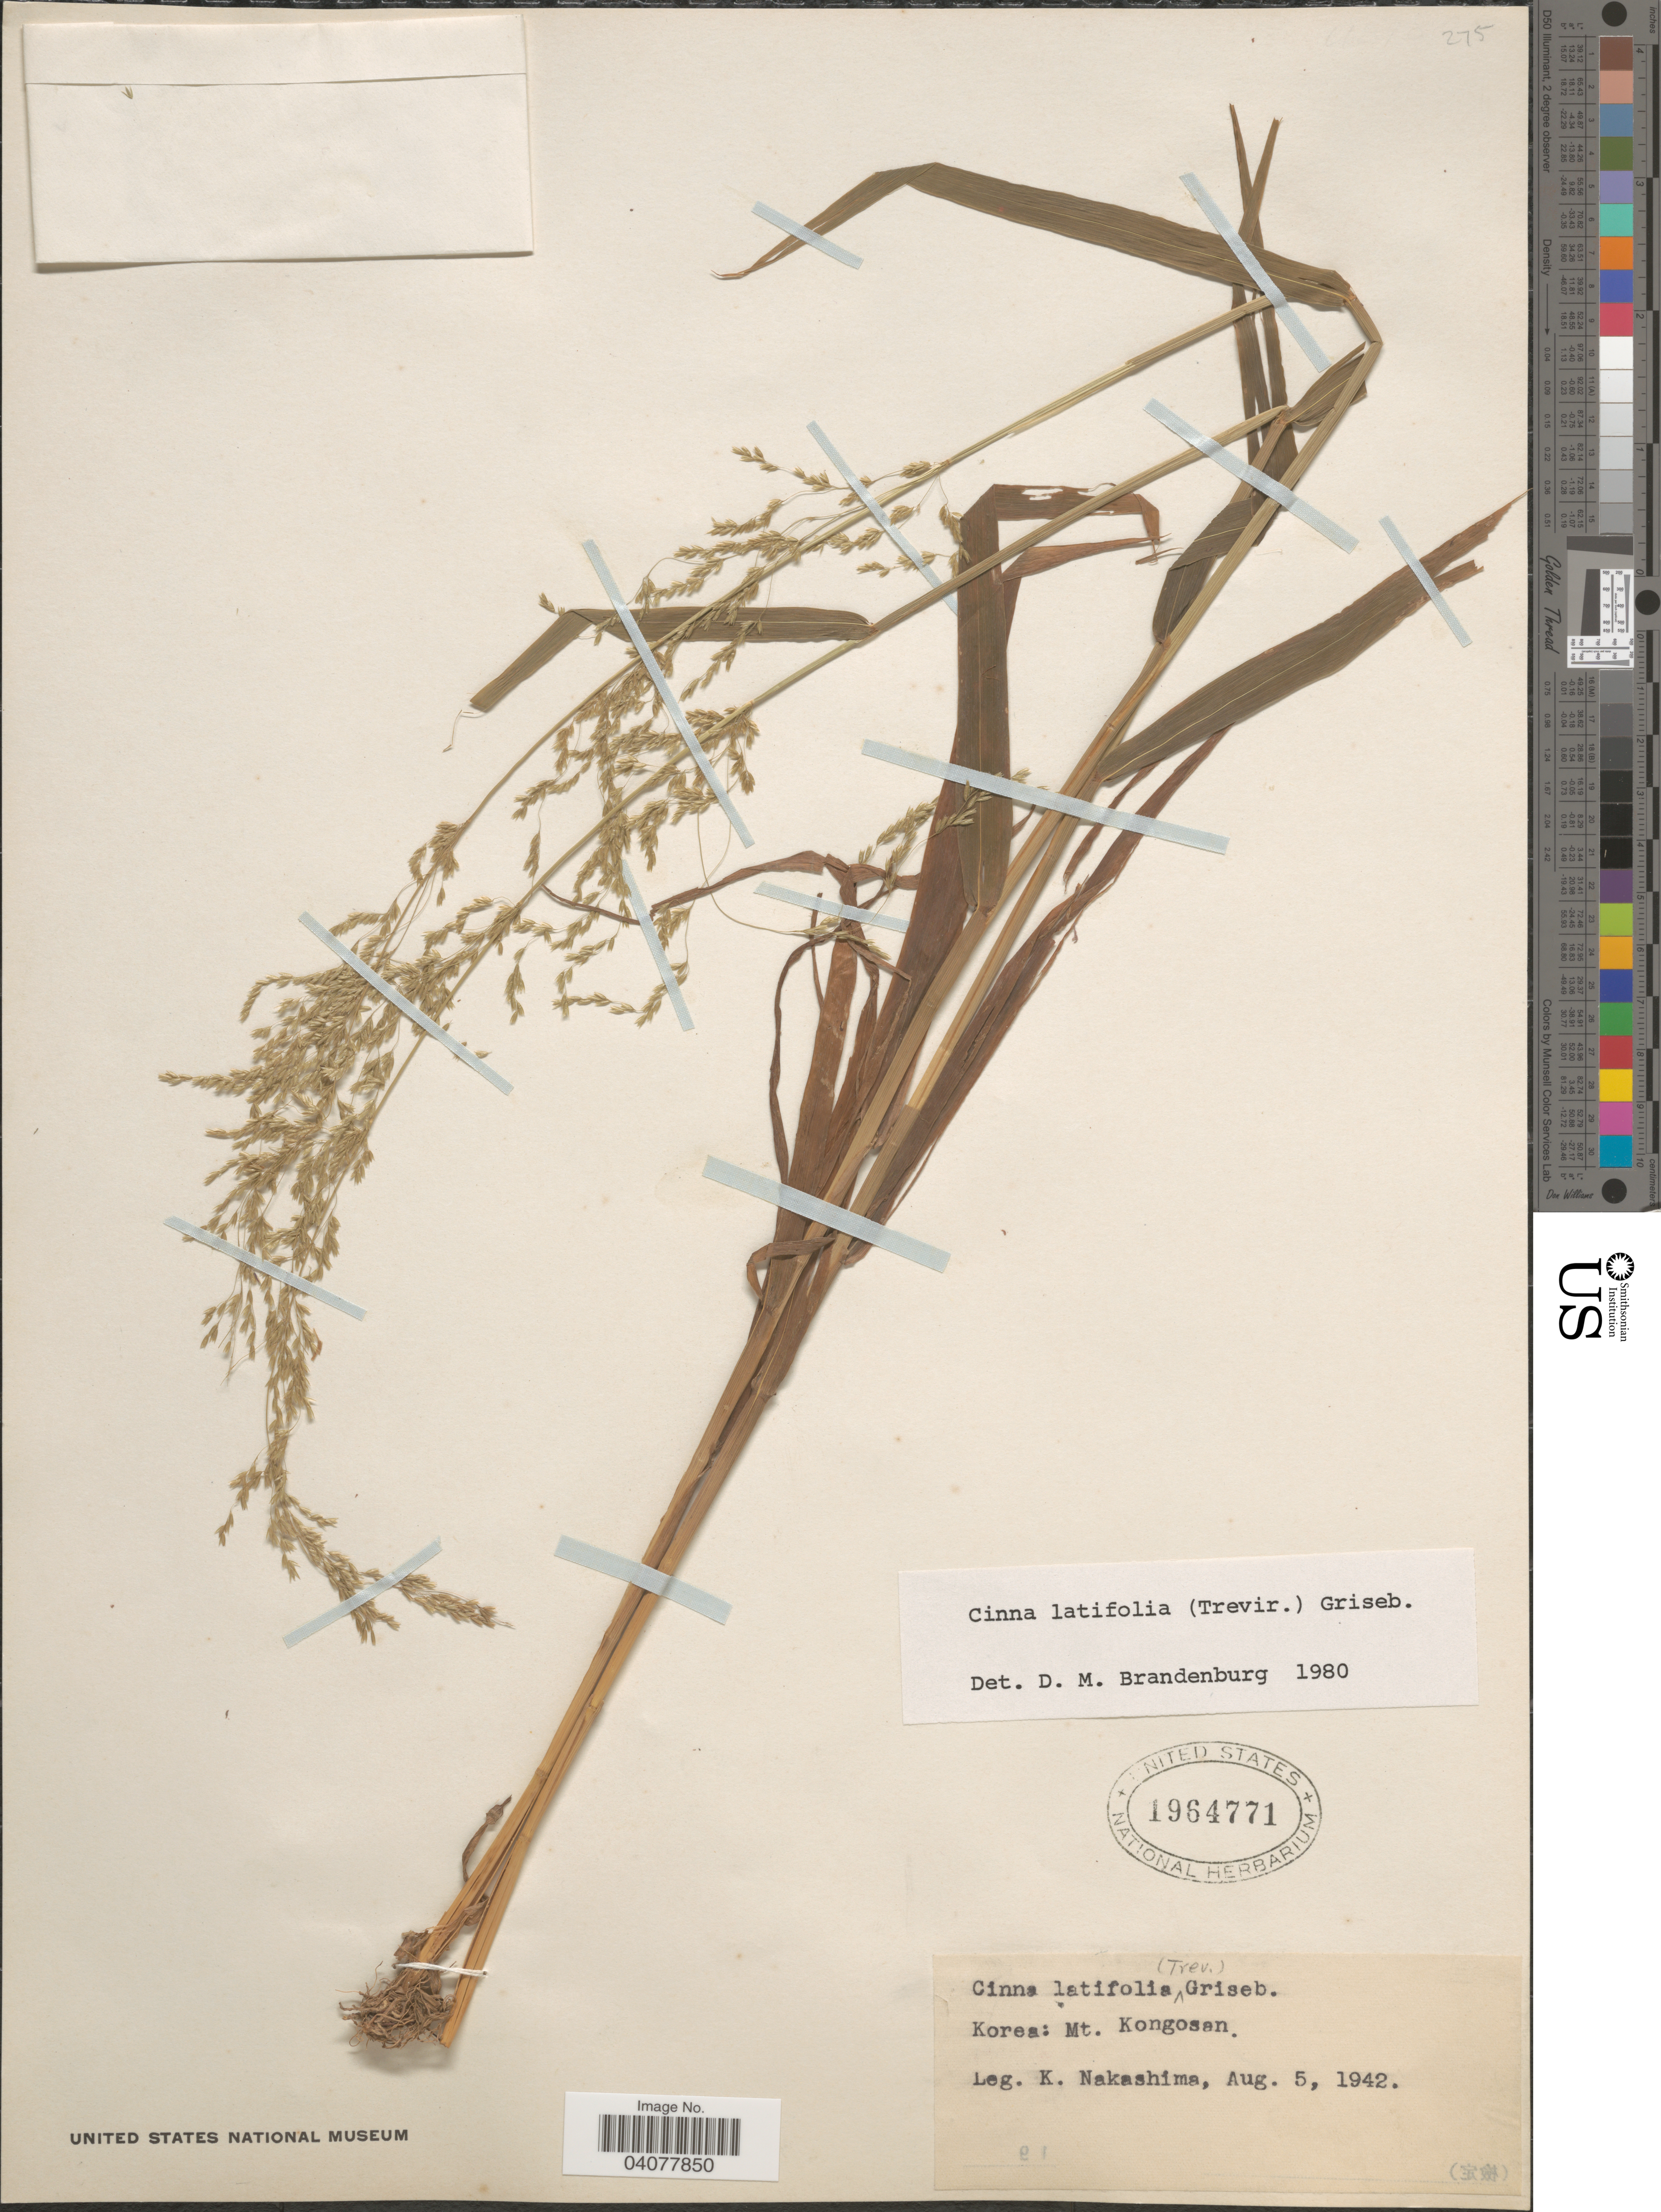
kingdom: Plantae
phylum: Tracheophyta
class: Liliopsida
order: Poales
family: Poaceae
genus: Cinna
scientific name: Cinna latifolia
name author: (Trevir. ex Goeppert) Griseb.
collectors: K. Nakashima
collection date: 1942-08-05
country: North Korea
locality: Mt. Kongosan.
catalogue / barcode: US 1964771